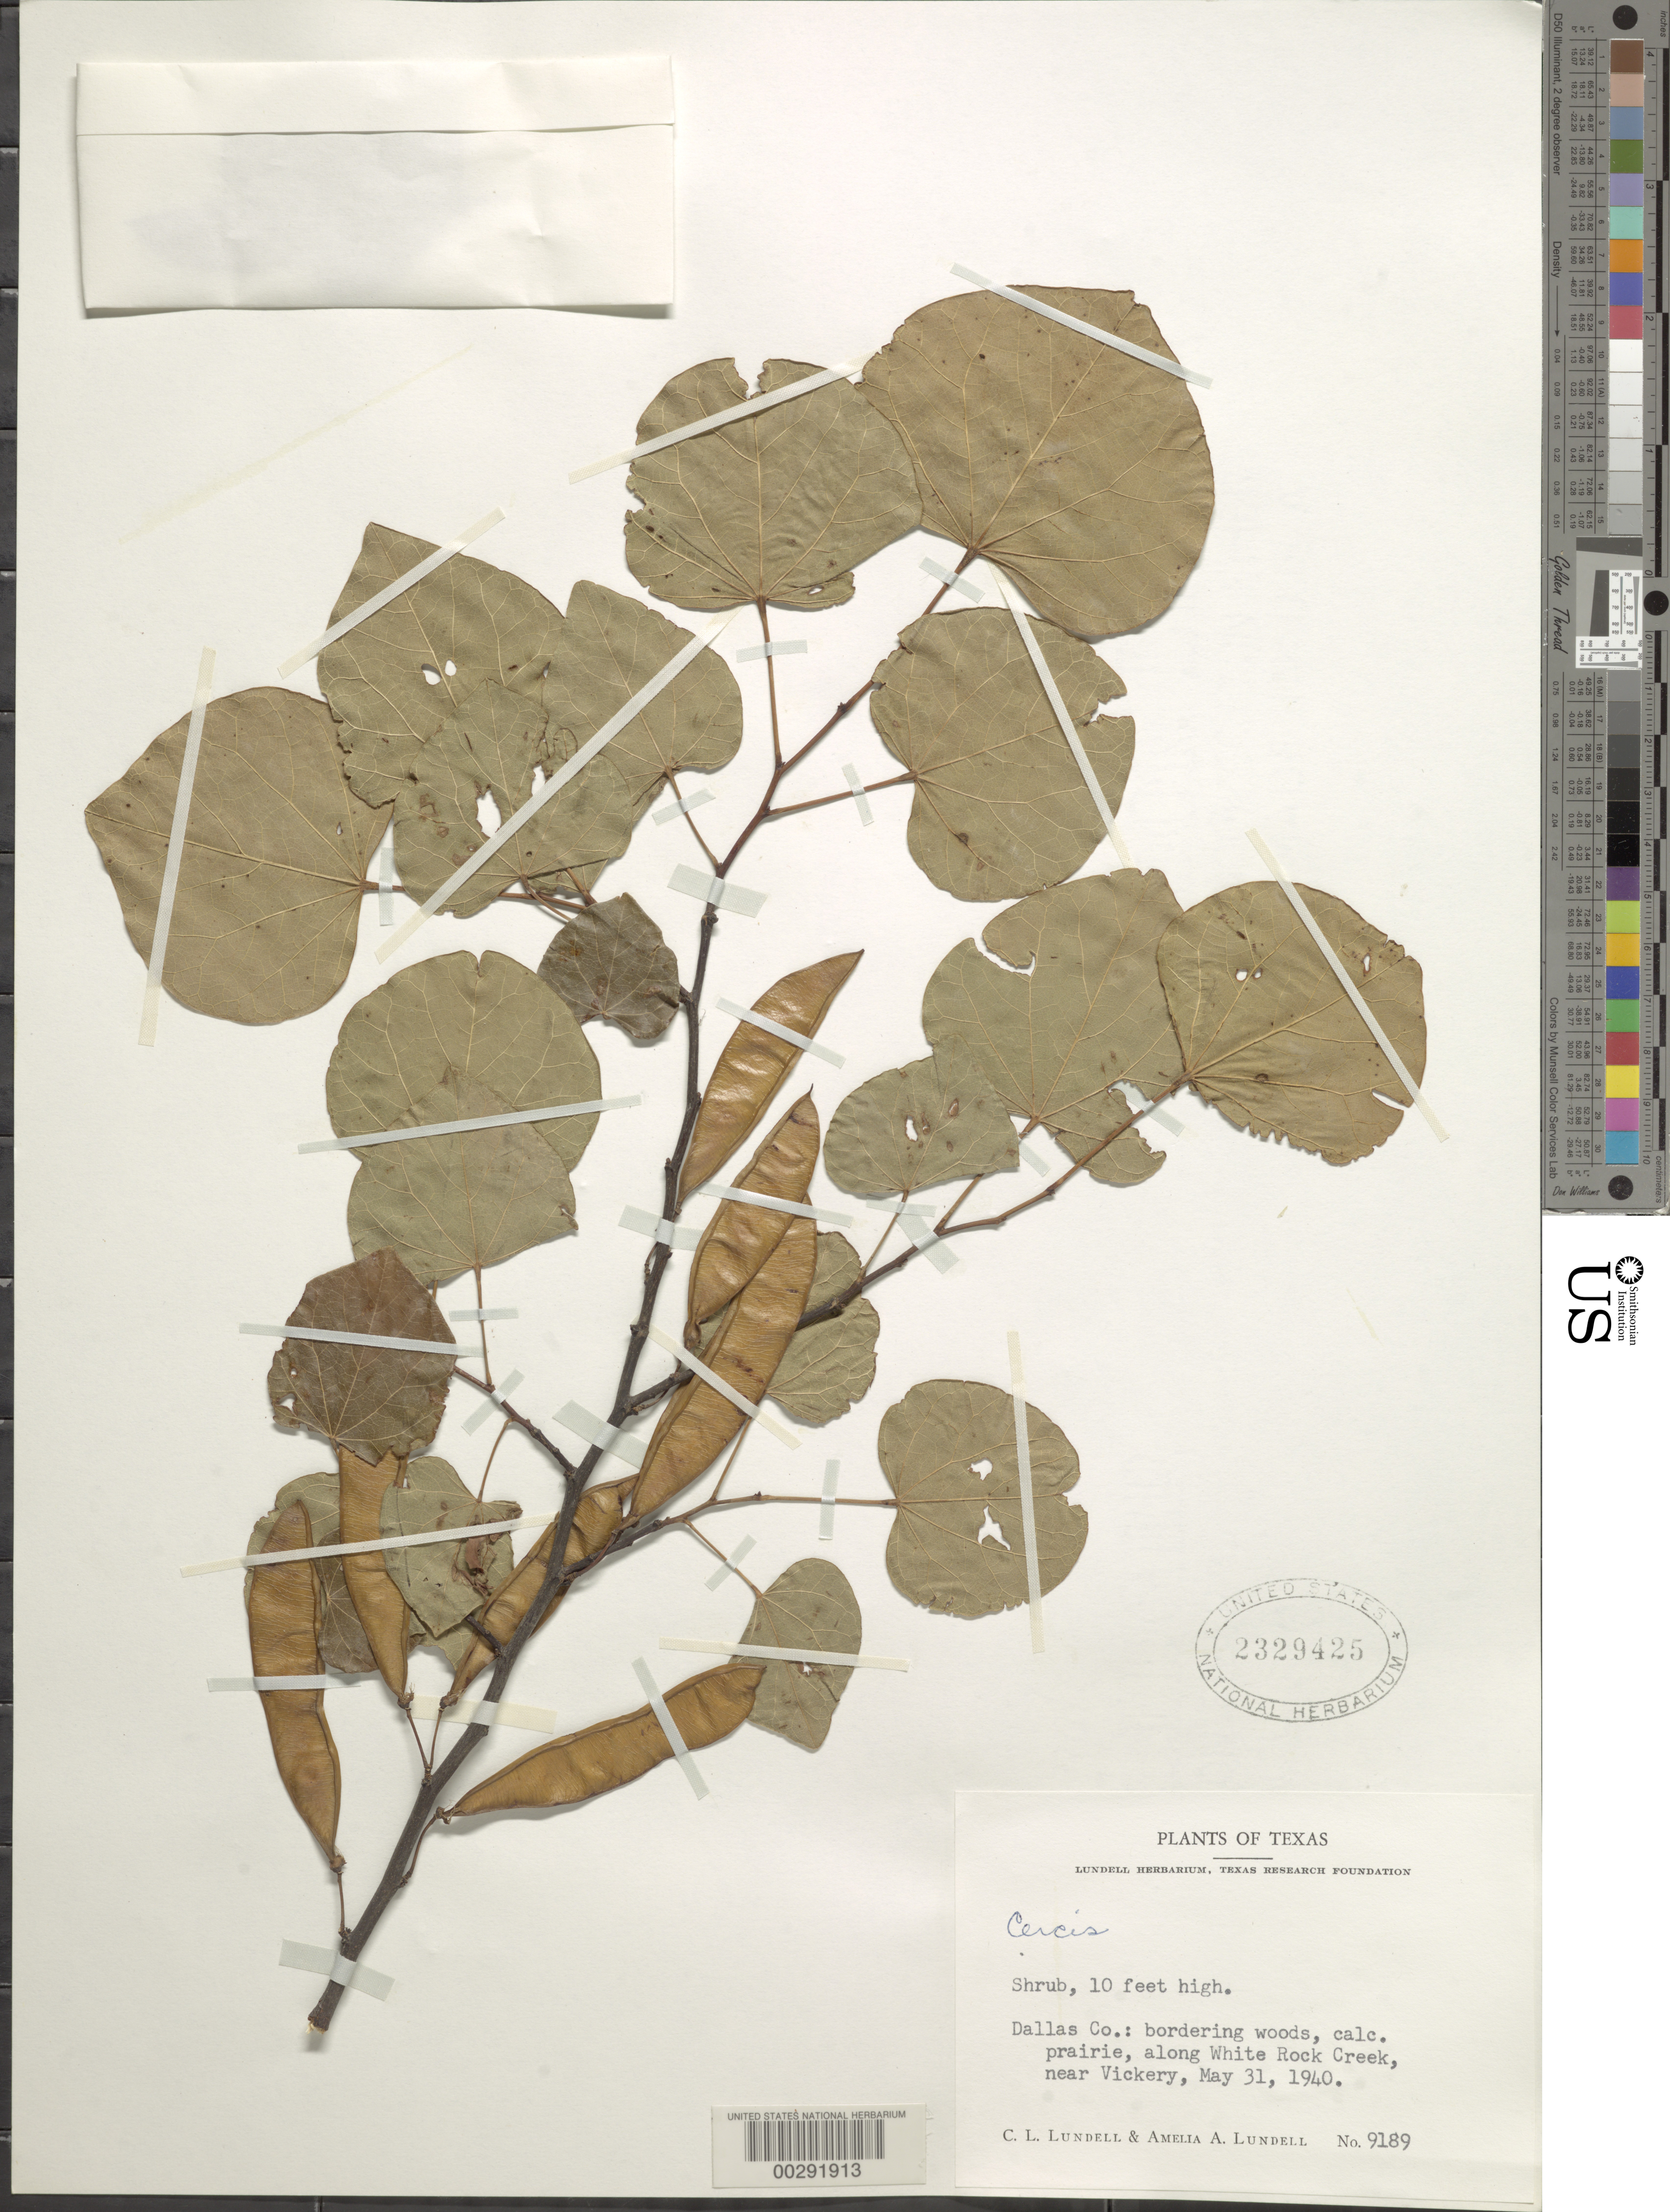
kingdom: Plantae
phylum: Tracheophyta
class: Magnoliopsida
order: Fabales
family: Fabaceae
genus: Cercis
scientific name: Cercis reniformis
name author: A. Gray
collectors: C. L. Lundell & A. A. Lundell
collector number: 9189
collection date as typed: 31 May 1940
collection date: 1940-05-31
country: United States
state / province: Texas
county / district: Dallas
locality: Along white rock creek, near vickery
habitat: Bordering woods, calc. prairie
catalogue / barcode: US 2329425